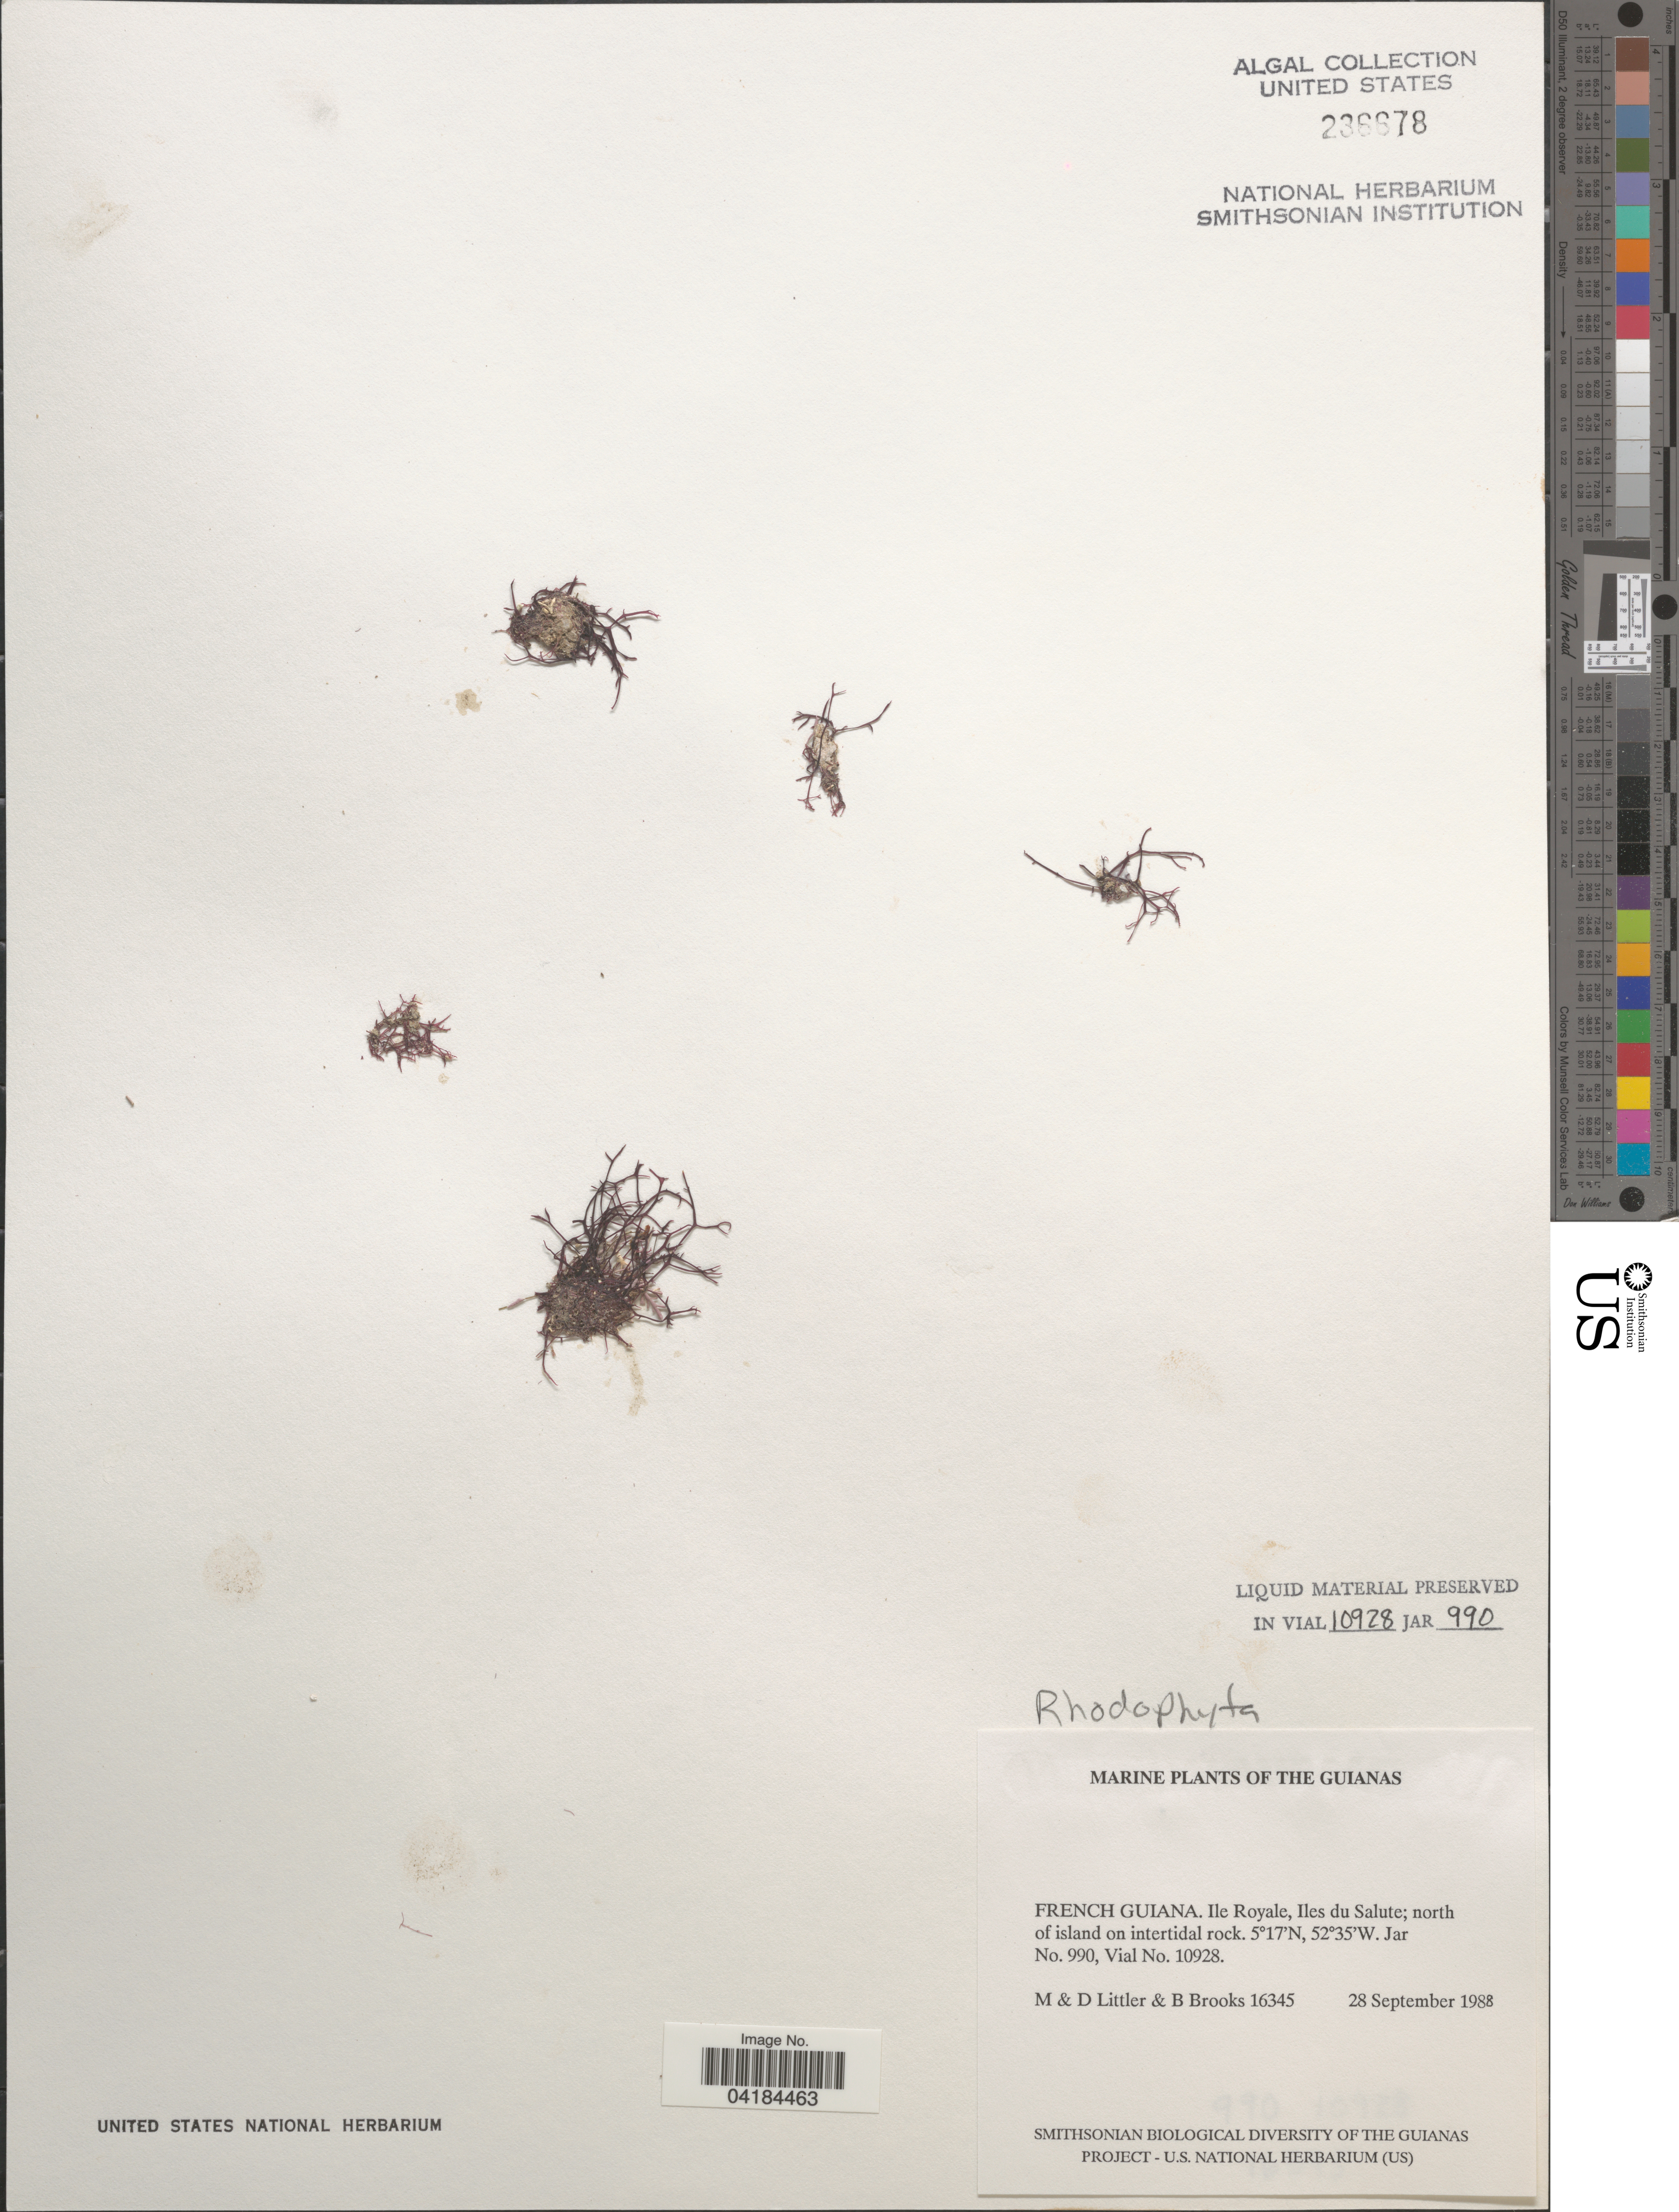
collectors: M. Littler, D. S. Littler & B. Brooks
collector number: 16345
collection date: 1988-09-28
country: French Guiana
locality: The Guianas. Ile Royale, Iles du Salute; north of island on intertidal rock.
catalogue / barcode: US 236678